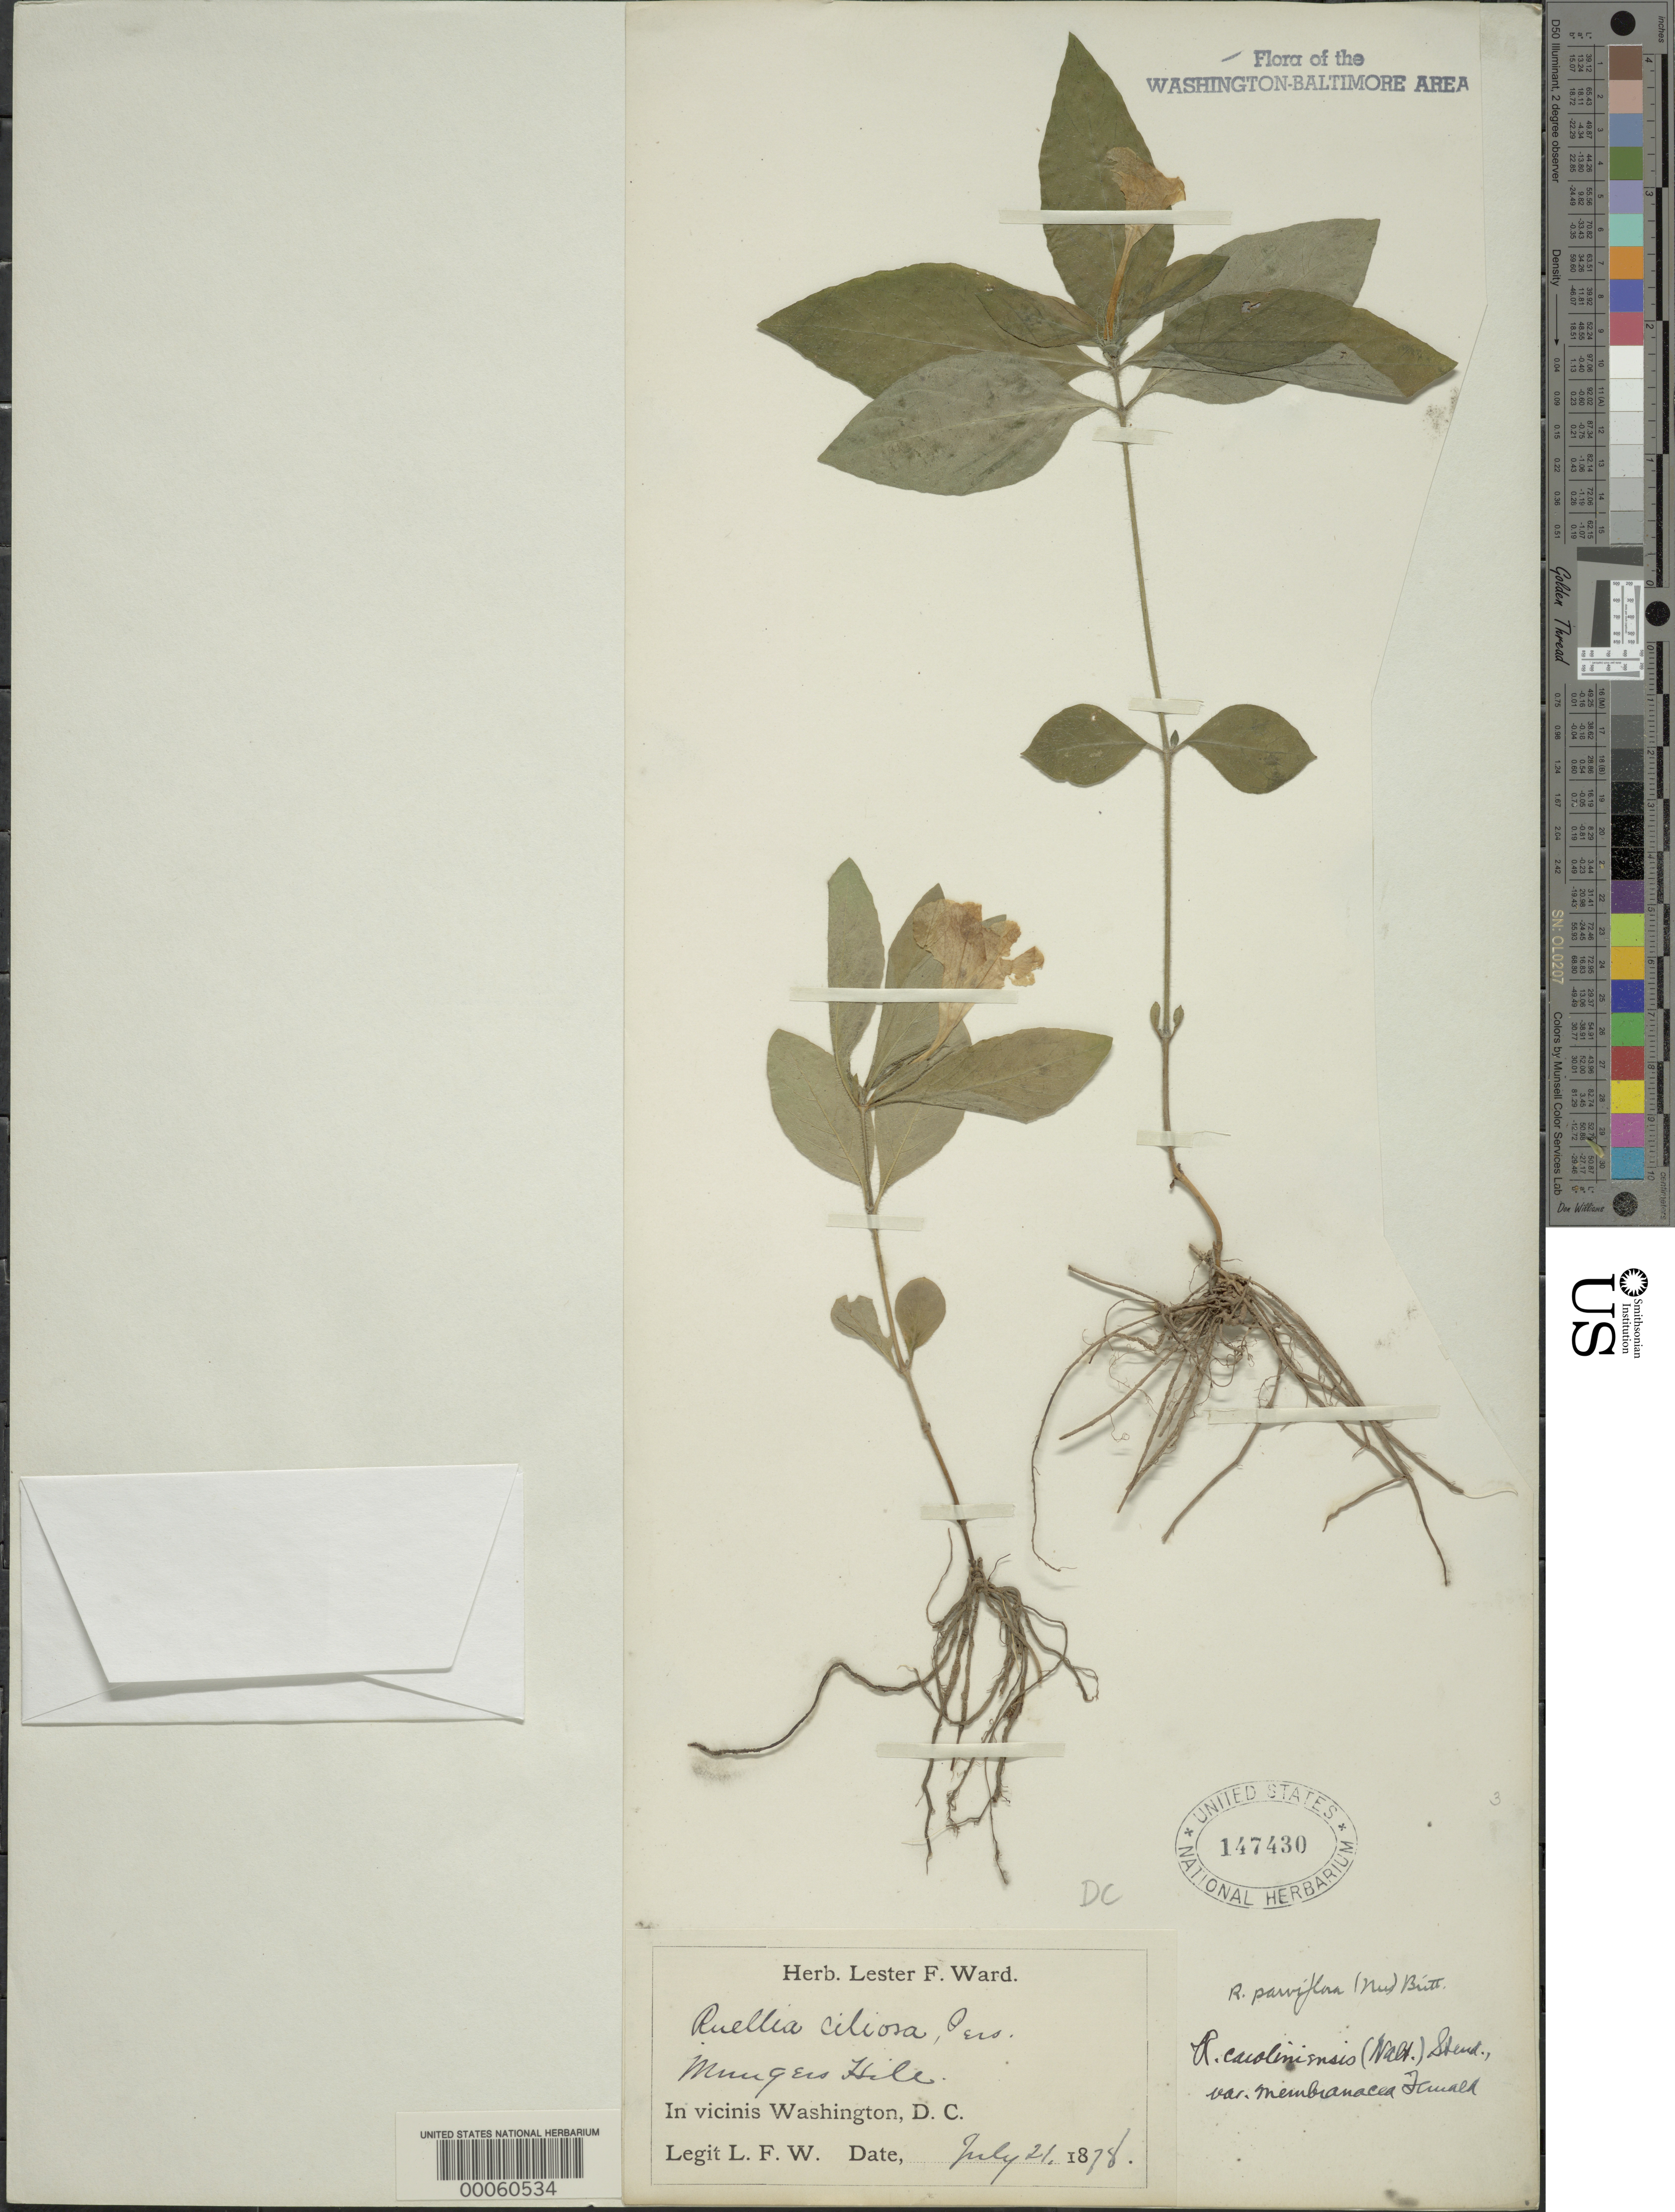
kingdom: Plantae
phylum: Tracheophyta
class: Magnoliopsida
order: Lamiales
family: Acanthaceae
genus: Ruellia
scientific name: Ruellia caroliniensis var. membranacea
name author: Fernald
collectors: L. F. Ward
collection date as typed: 21 Jul 1878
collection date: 1878-07-21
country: United States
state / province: District of Columbia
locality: Mungers Hill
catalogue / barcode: US 147430